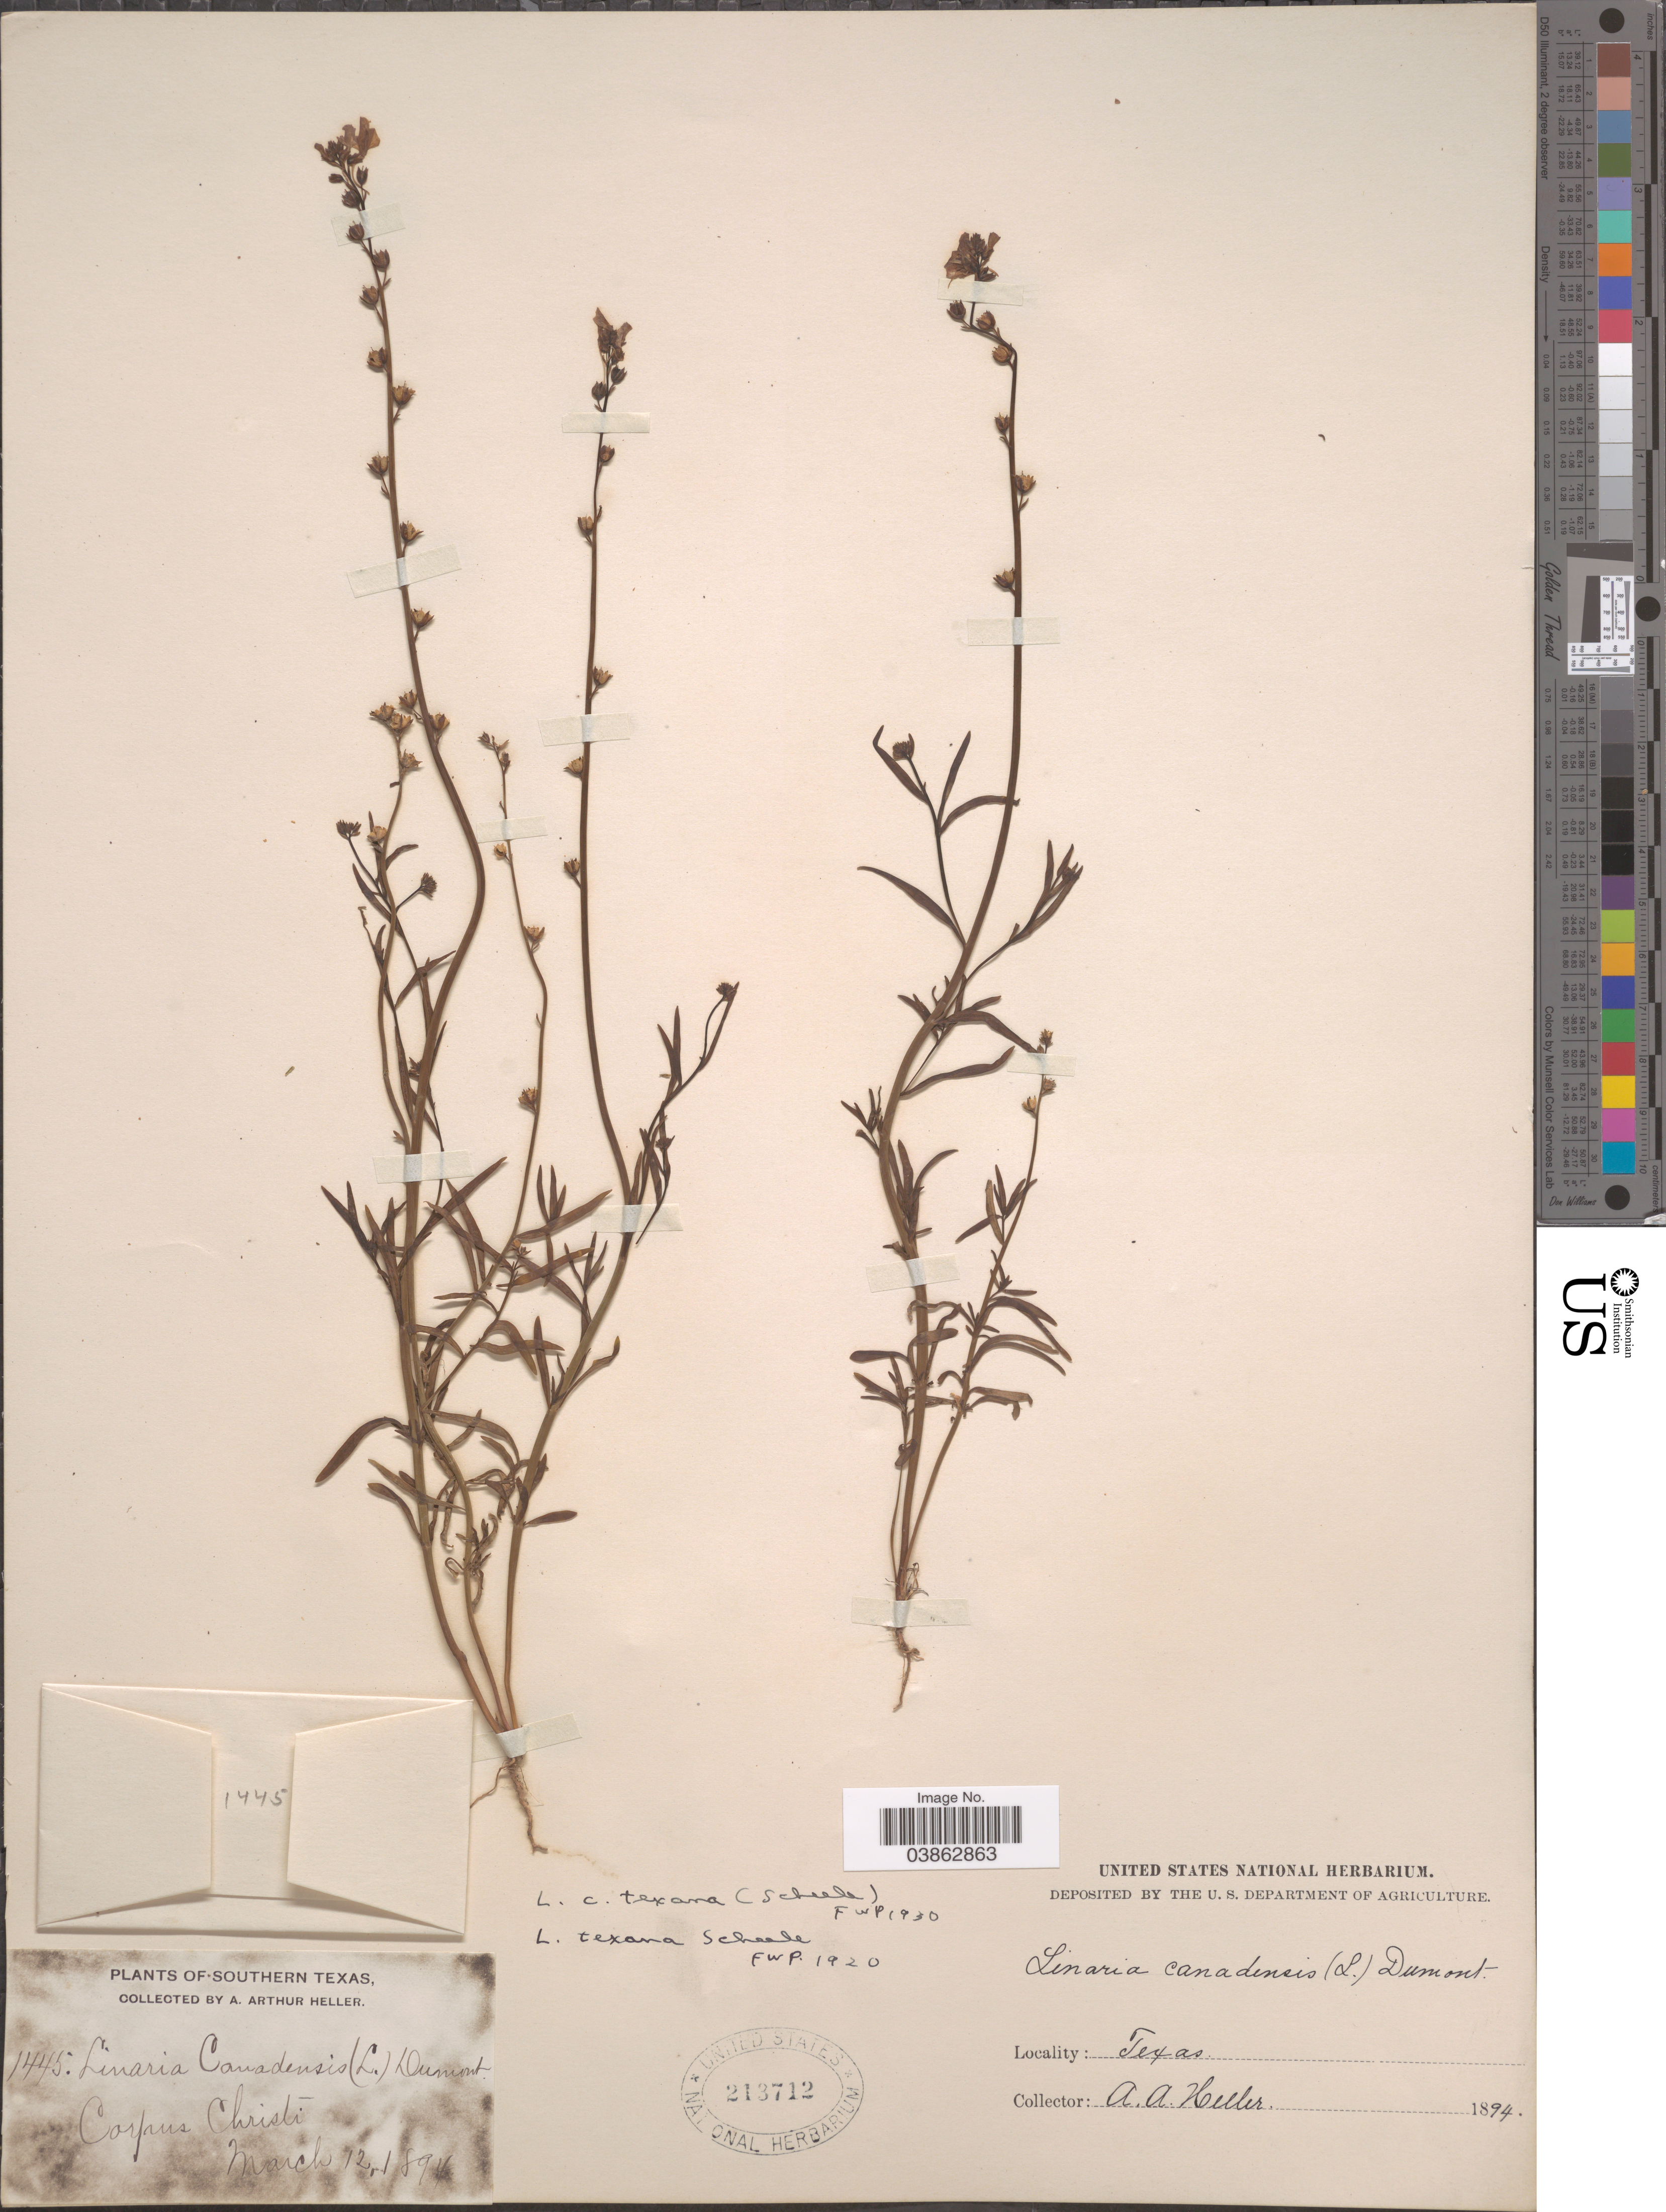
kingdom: Plantae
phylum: Tracheophyta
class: Magnoliopsida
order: Lamiales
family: Plantaginaceae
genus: Linaria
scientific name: Linaria texana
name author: Scheele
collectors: A. A. Heller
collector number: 1445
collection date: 1894-03-12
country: United States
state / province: Texas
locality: Southern Texas. Corpus Christi.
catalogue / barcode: US 213712